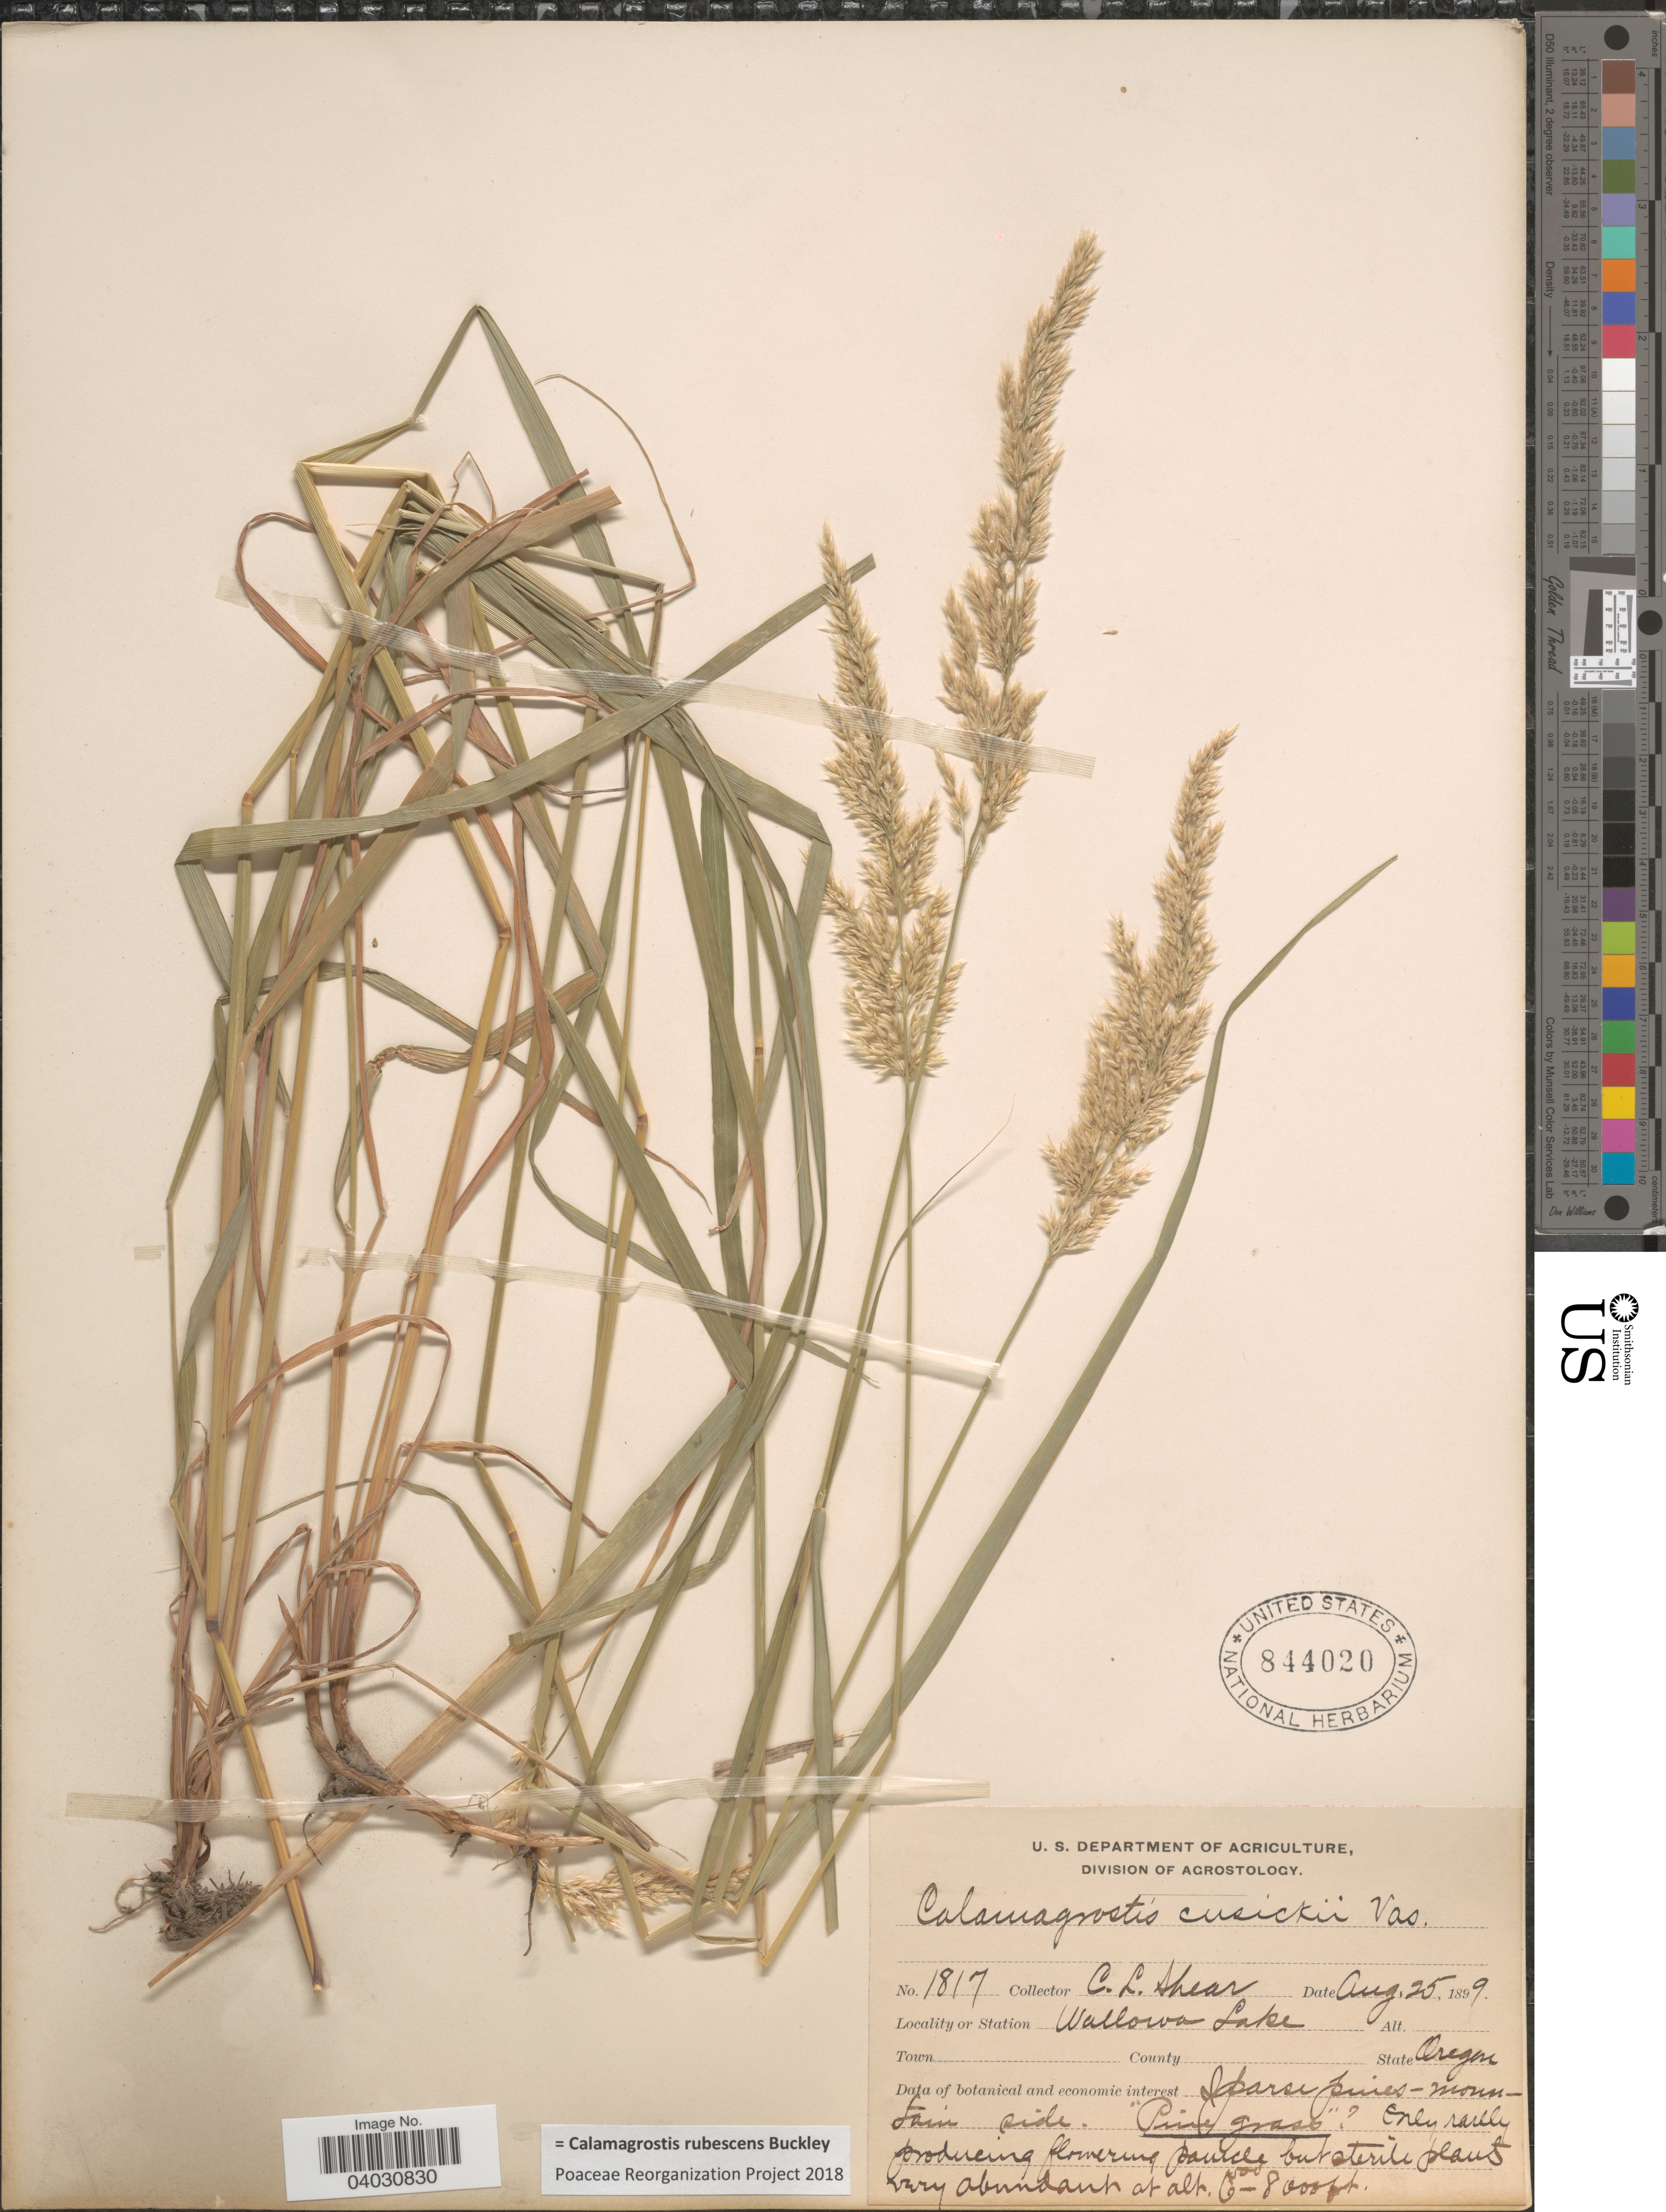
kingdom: Plantae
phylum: Tracheophyta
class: Liliopsida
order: Poales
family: Poaceae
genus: Calamagrostis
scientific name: Calamagrostis rubescens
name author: Buckley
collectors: C. L. Shear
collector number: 1817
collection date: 1899-08-25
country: United States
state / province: Oregon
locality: Station Wallowa Lake.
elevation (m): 1981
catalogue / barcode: US 844020